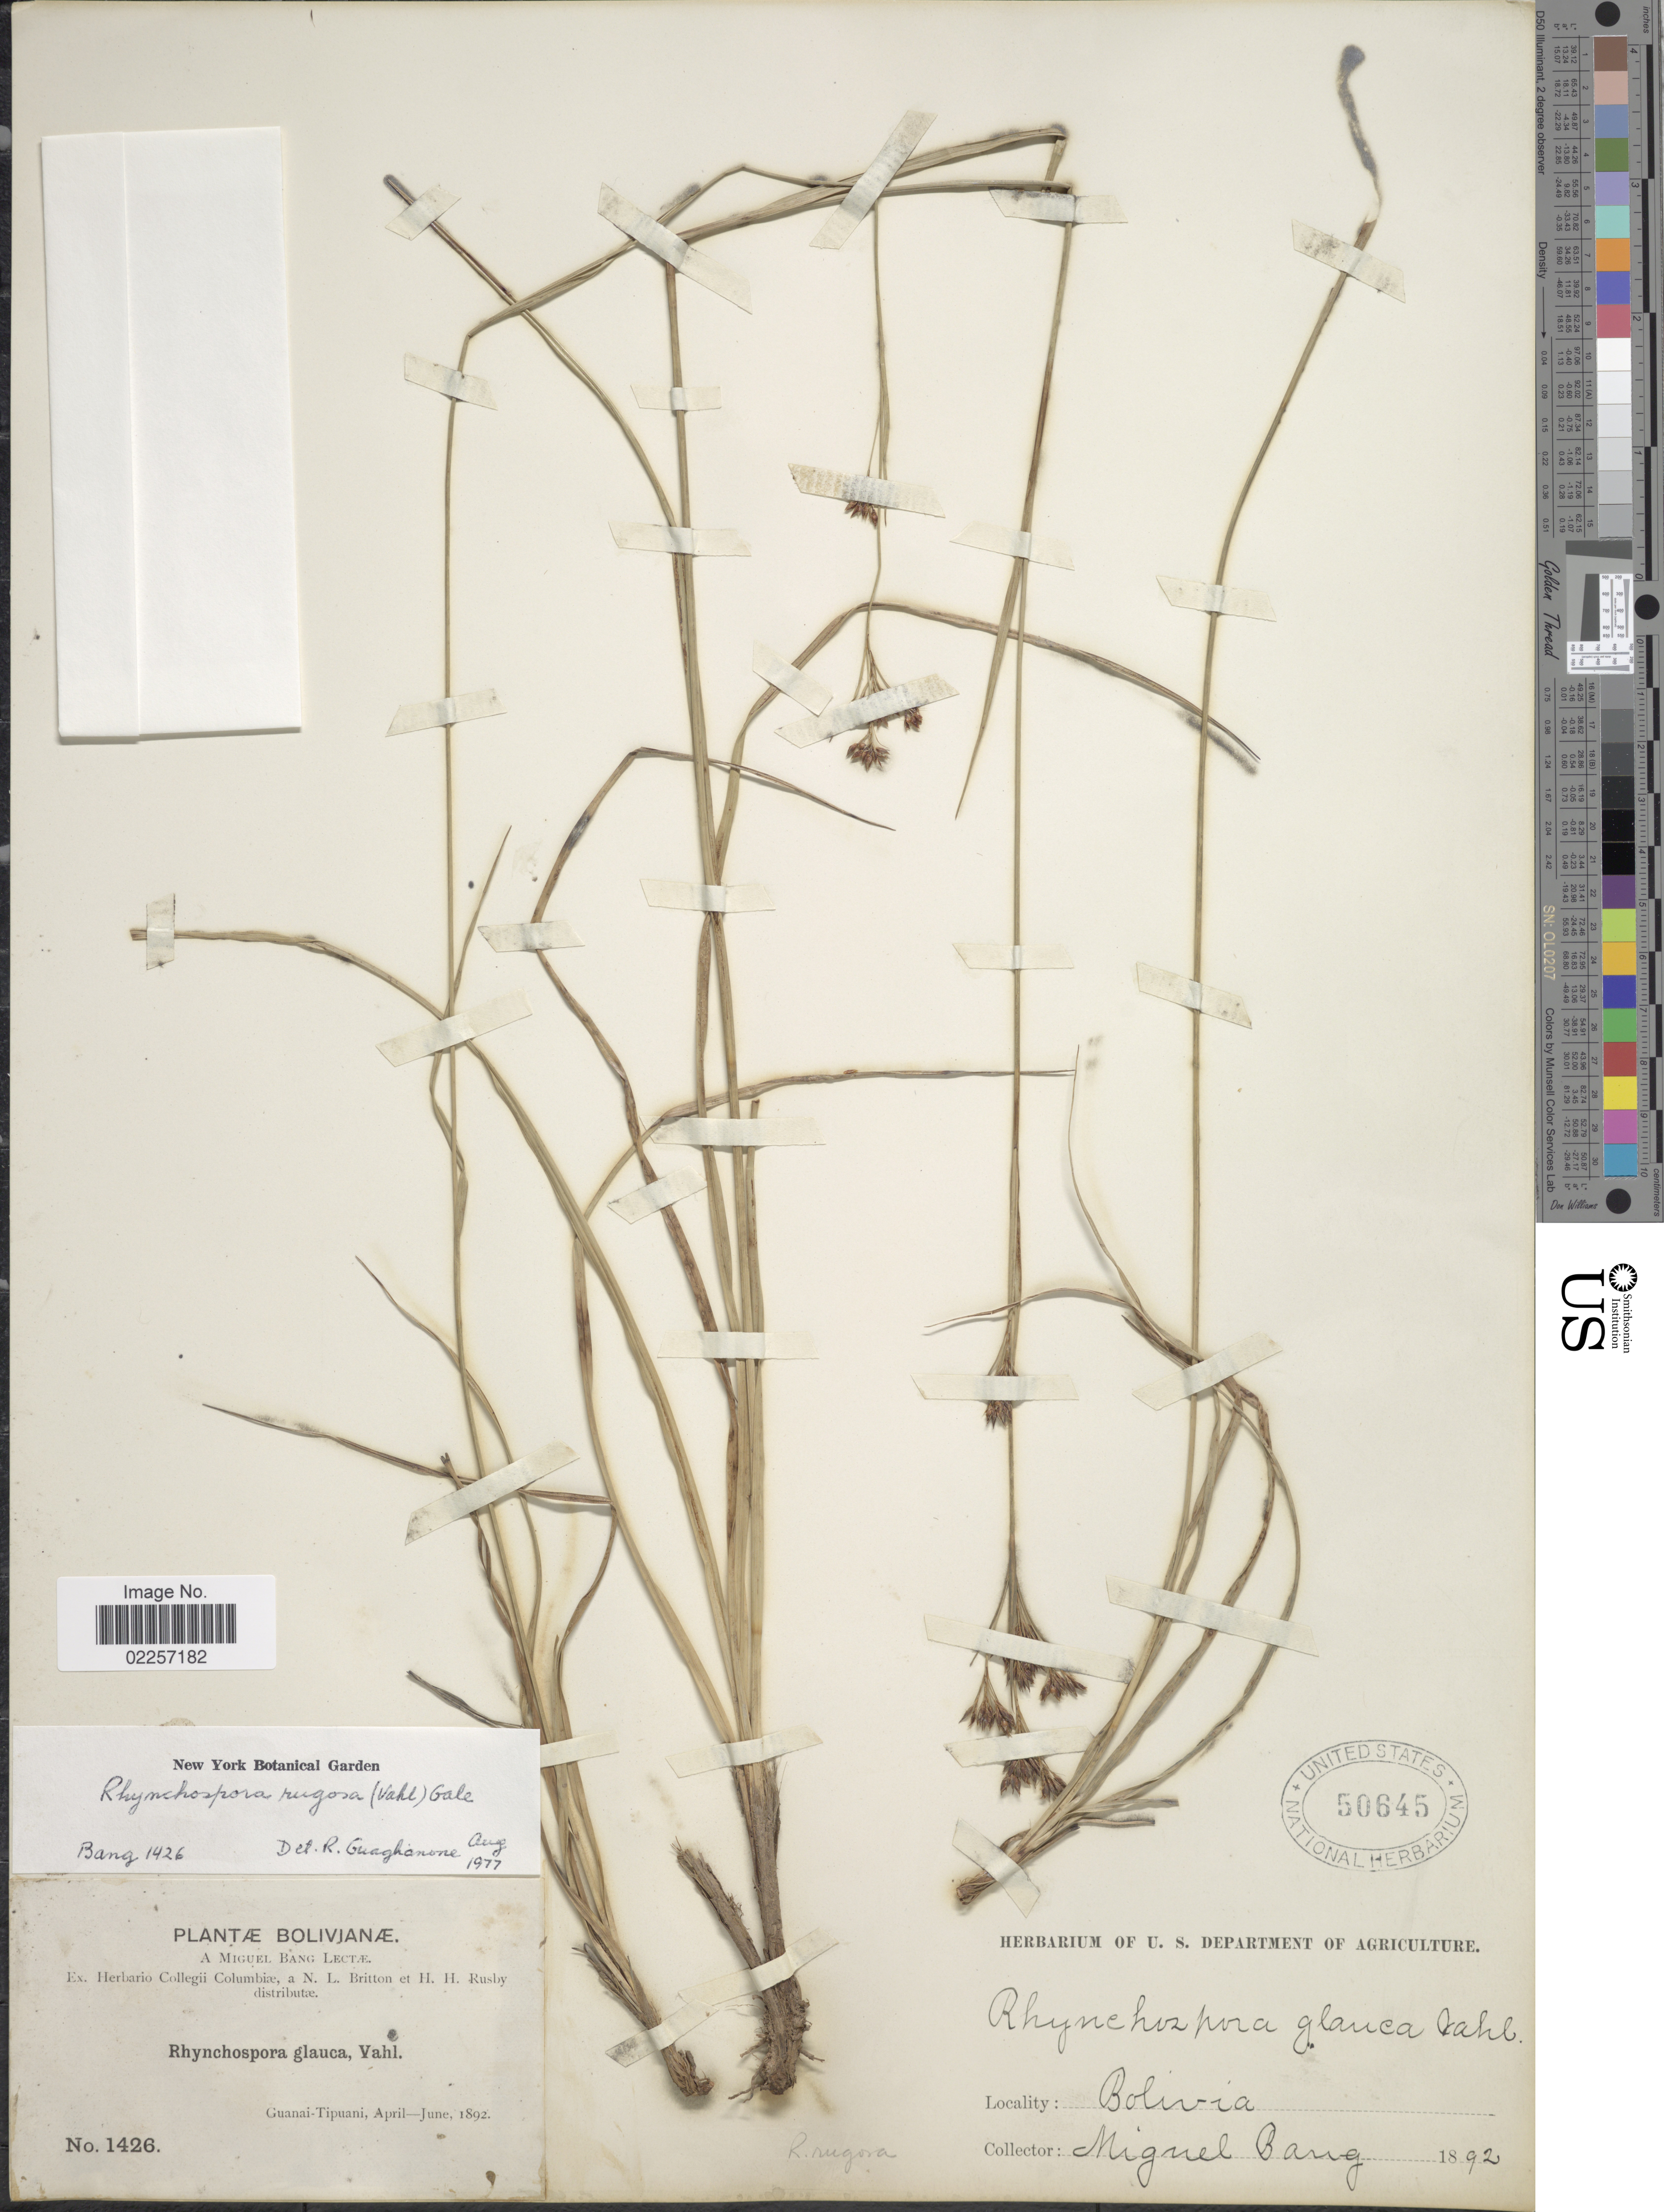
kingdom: Plantae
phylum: Tracheophyta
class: Liliopsida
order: Poales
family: Cyperaceae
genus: Rhynchospora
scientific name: Rhynchospora rugosa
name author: (Vahl) Gale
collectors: M. Bang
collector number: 1426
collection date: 1892-04/1892-06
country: Bolivia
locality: Guanai-Tipuani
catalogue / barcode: US 50645